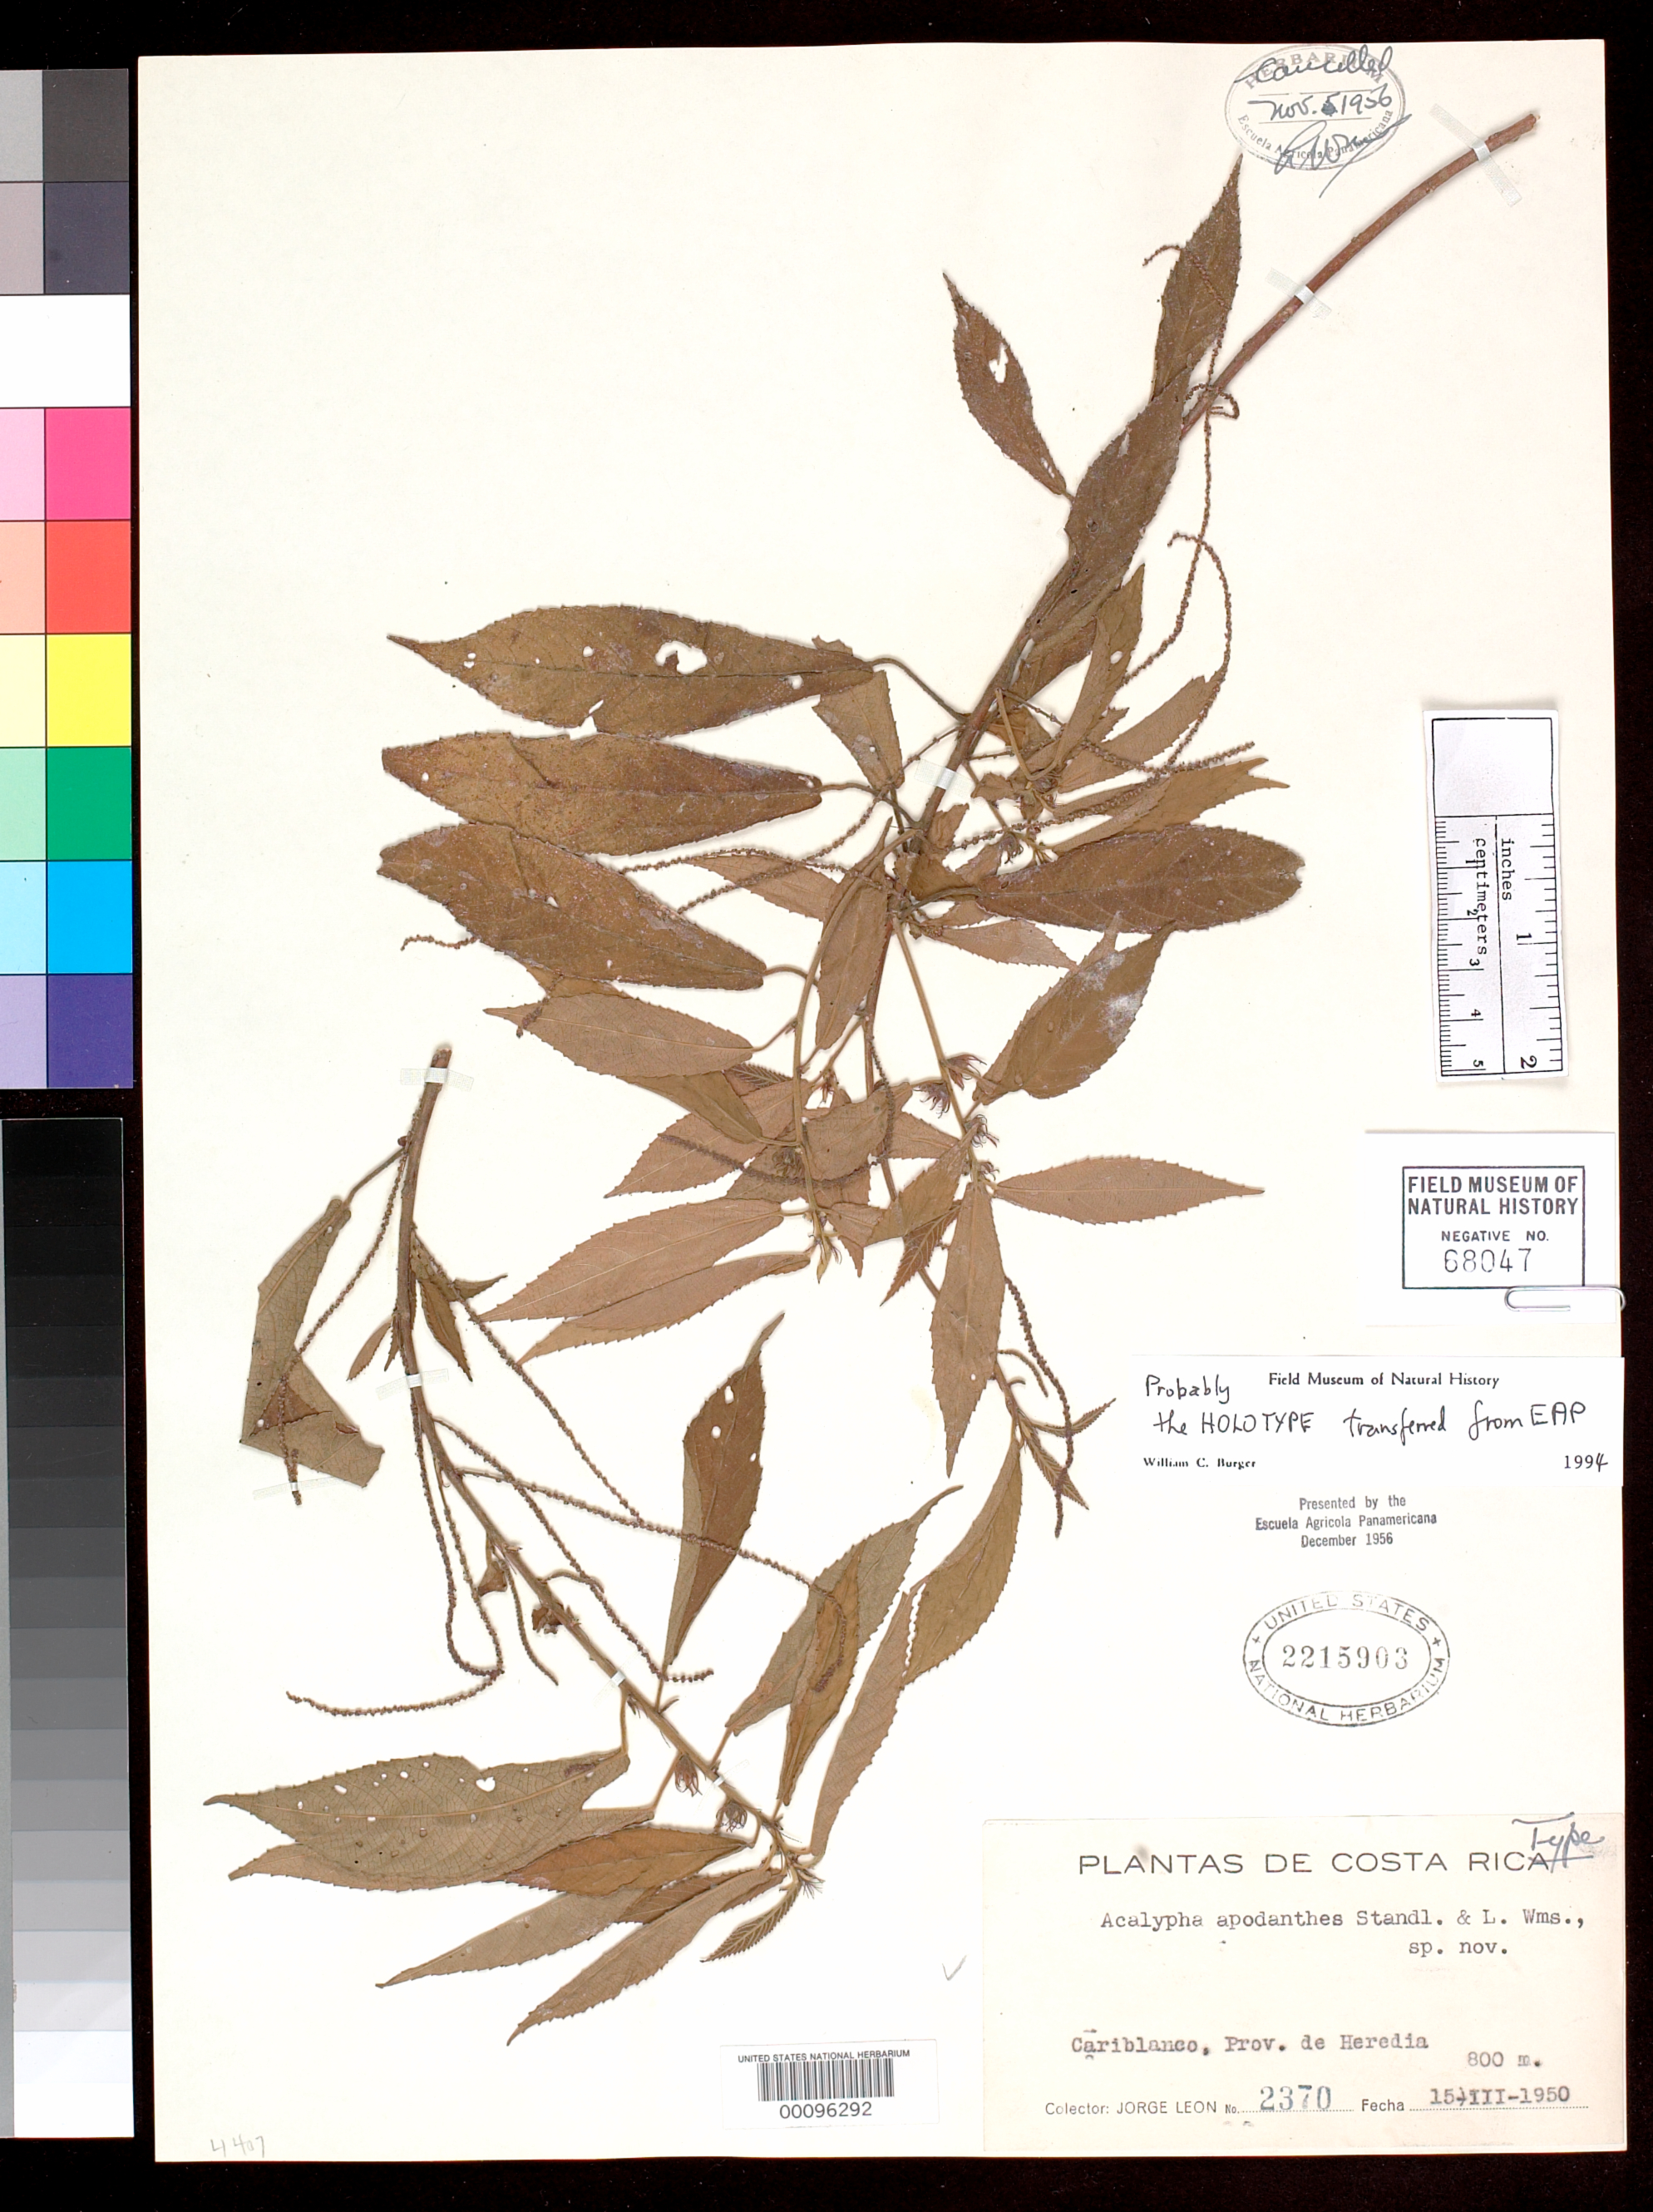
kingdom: Plantae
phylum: Tracheophyta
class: Magnoliopsida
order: Malpighiales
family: Euphorbiaceae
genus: Acalypha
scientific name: Acalypha apodanthes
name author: Standl. & L.O. Williams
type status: Holotype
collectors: J. León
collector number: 2370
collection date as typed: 15 Mar 1950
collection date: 1950-03-15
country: Costa Rica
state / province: Heredia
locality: Cariblanco.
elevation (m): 800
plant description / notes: "Presented by the Escuela Agricola Panamericana December 1956." Holotype, transferred from EAP to US (see Dorr et al. 2009, Taxon 58: 993-1001).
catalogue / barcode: US 2215903